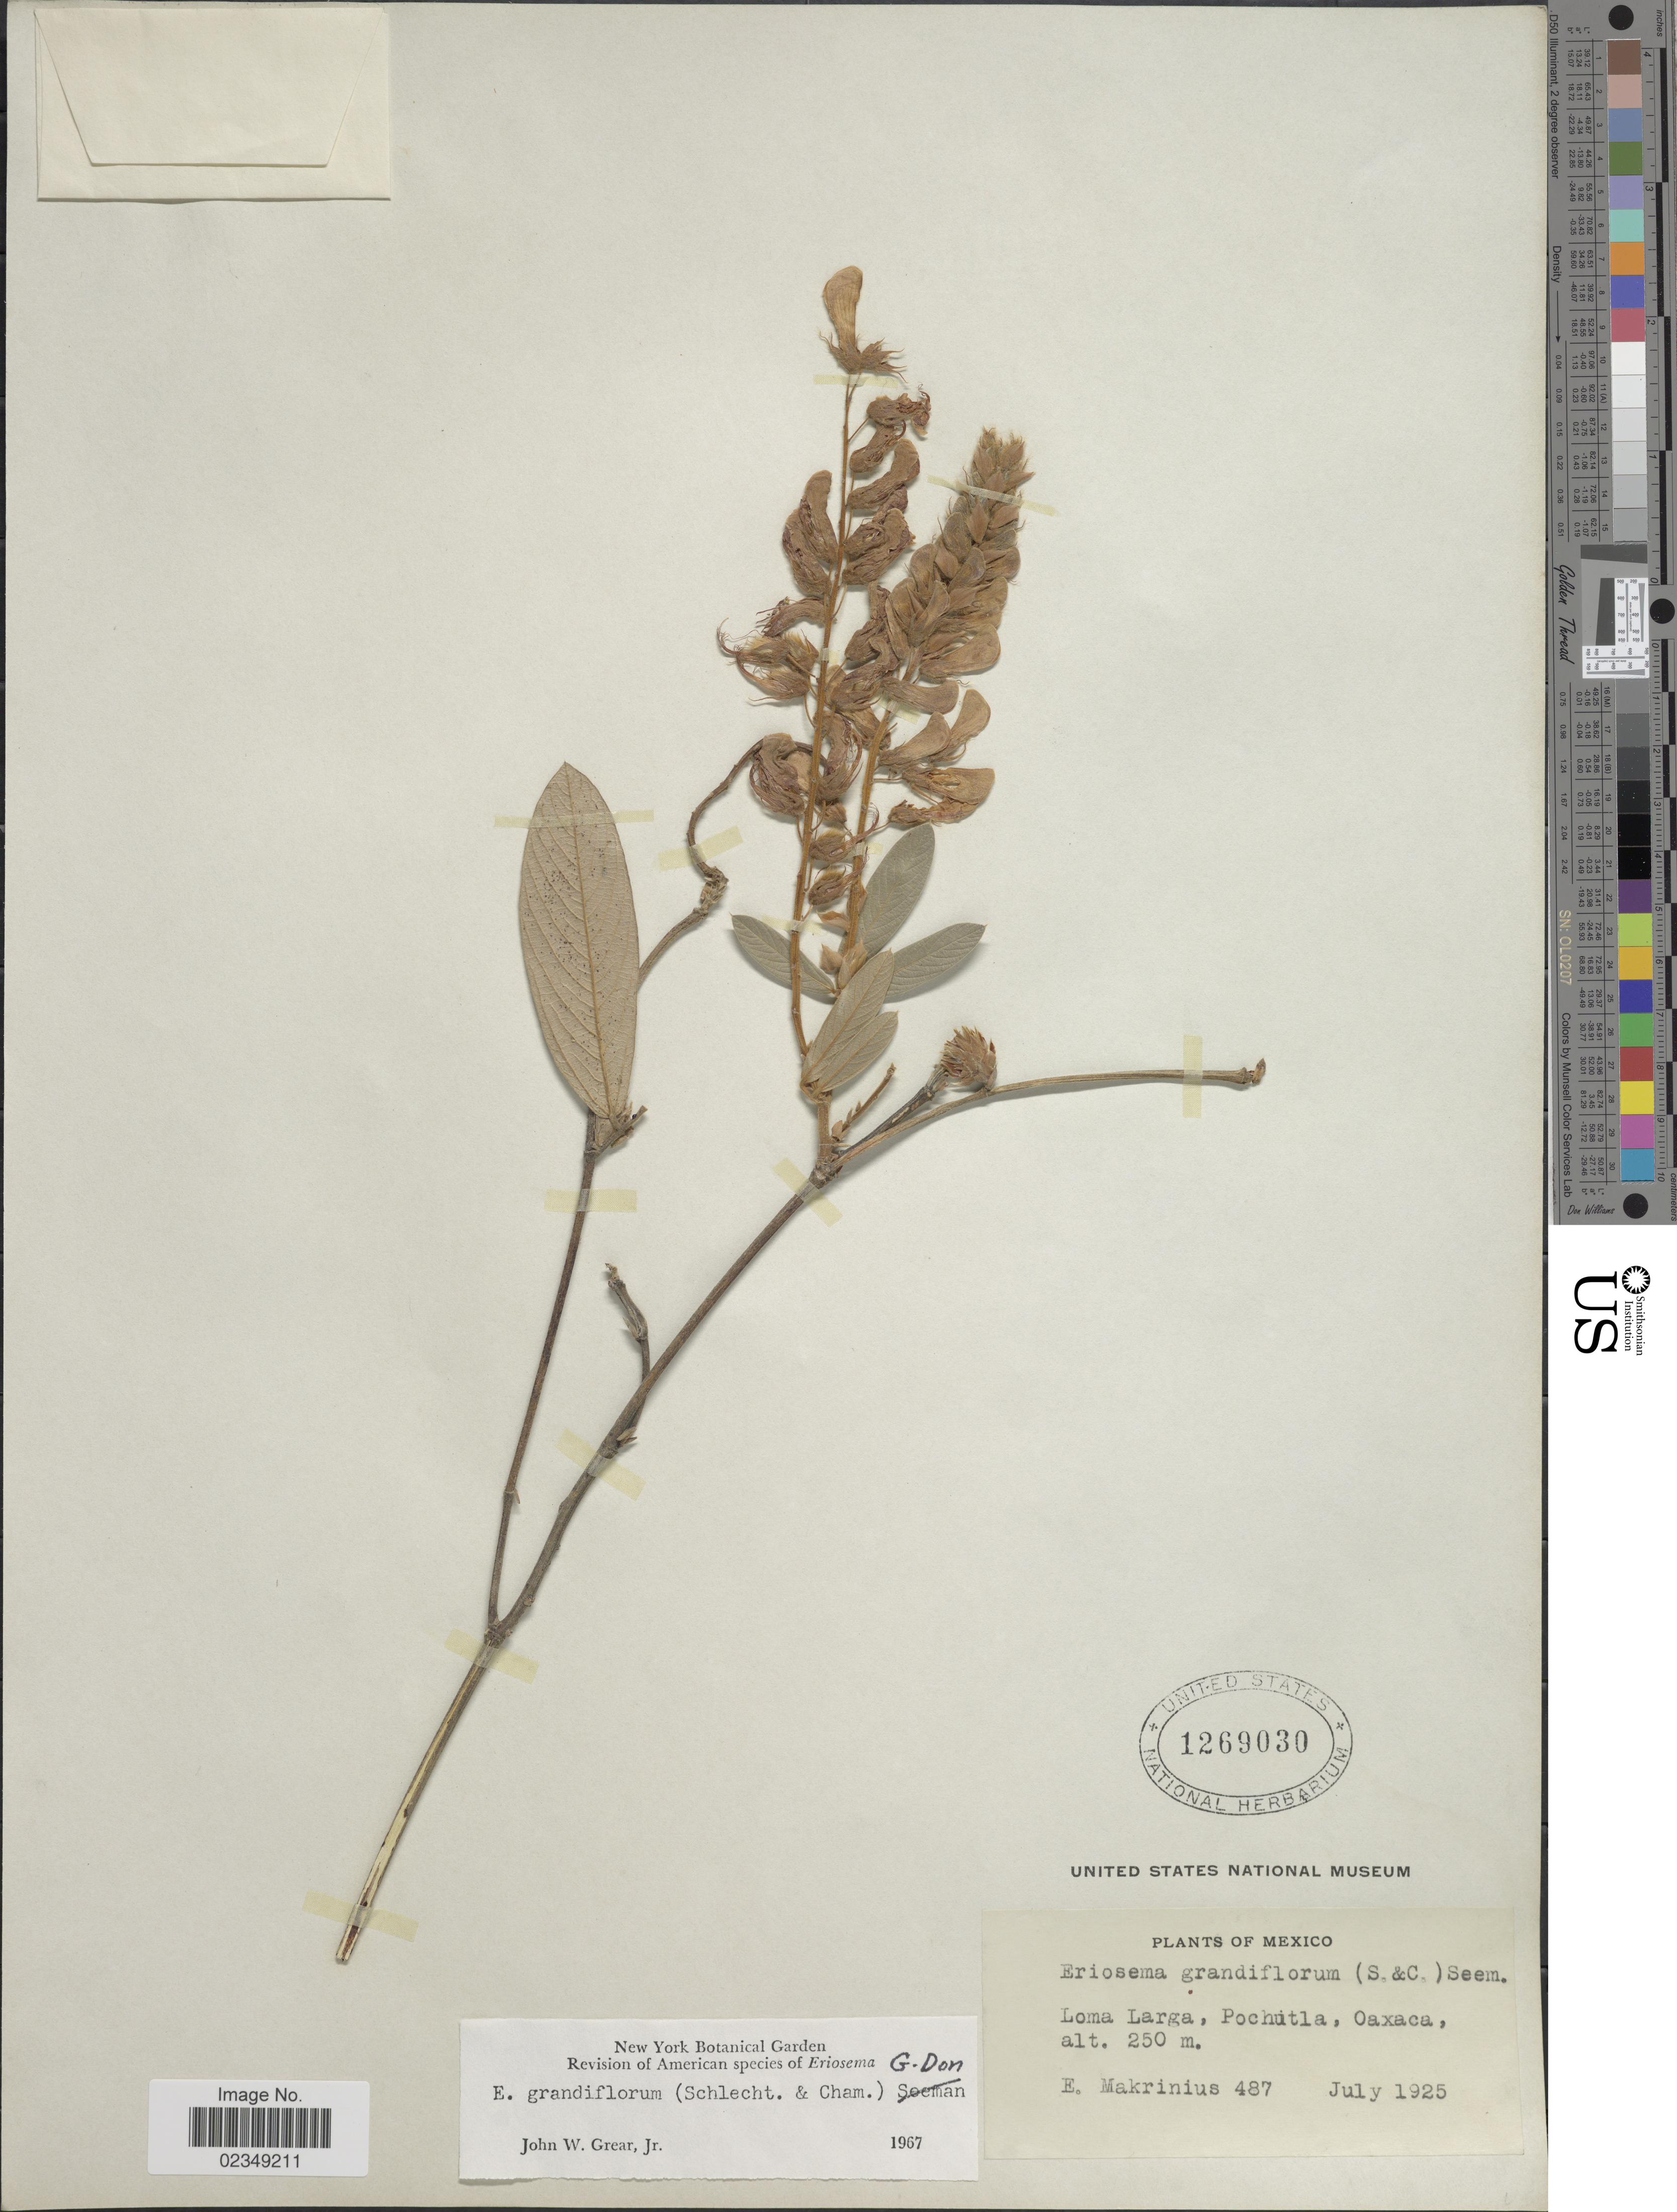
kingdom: Plantae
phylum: Tracheophyta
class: Magnoliopsida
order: Fabales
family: Fabaceae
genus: Eriosema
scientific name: Eriosema grandiflorum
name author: (Schltdl. & Cham.) G. Don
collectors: E. Makrinius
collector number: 487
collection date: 1925-07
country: Mexico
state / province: Oaxaca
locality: Loma Larga, Pochutla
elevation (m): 250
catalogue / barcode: US 1269030